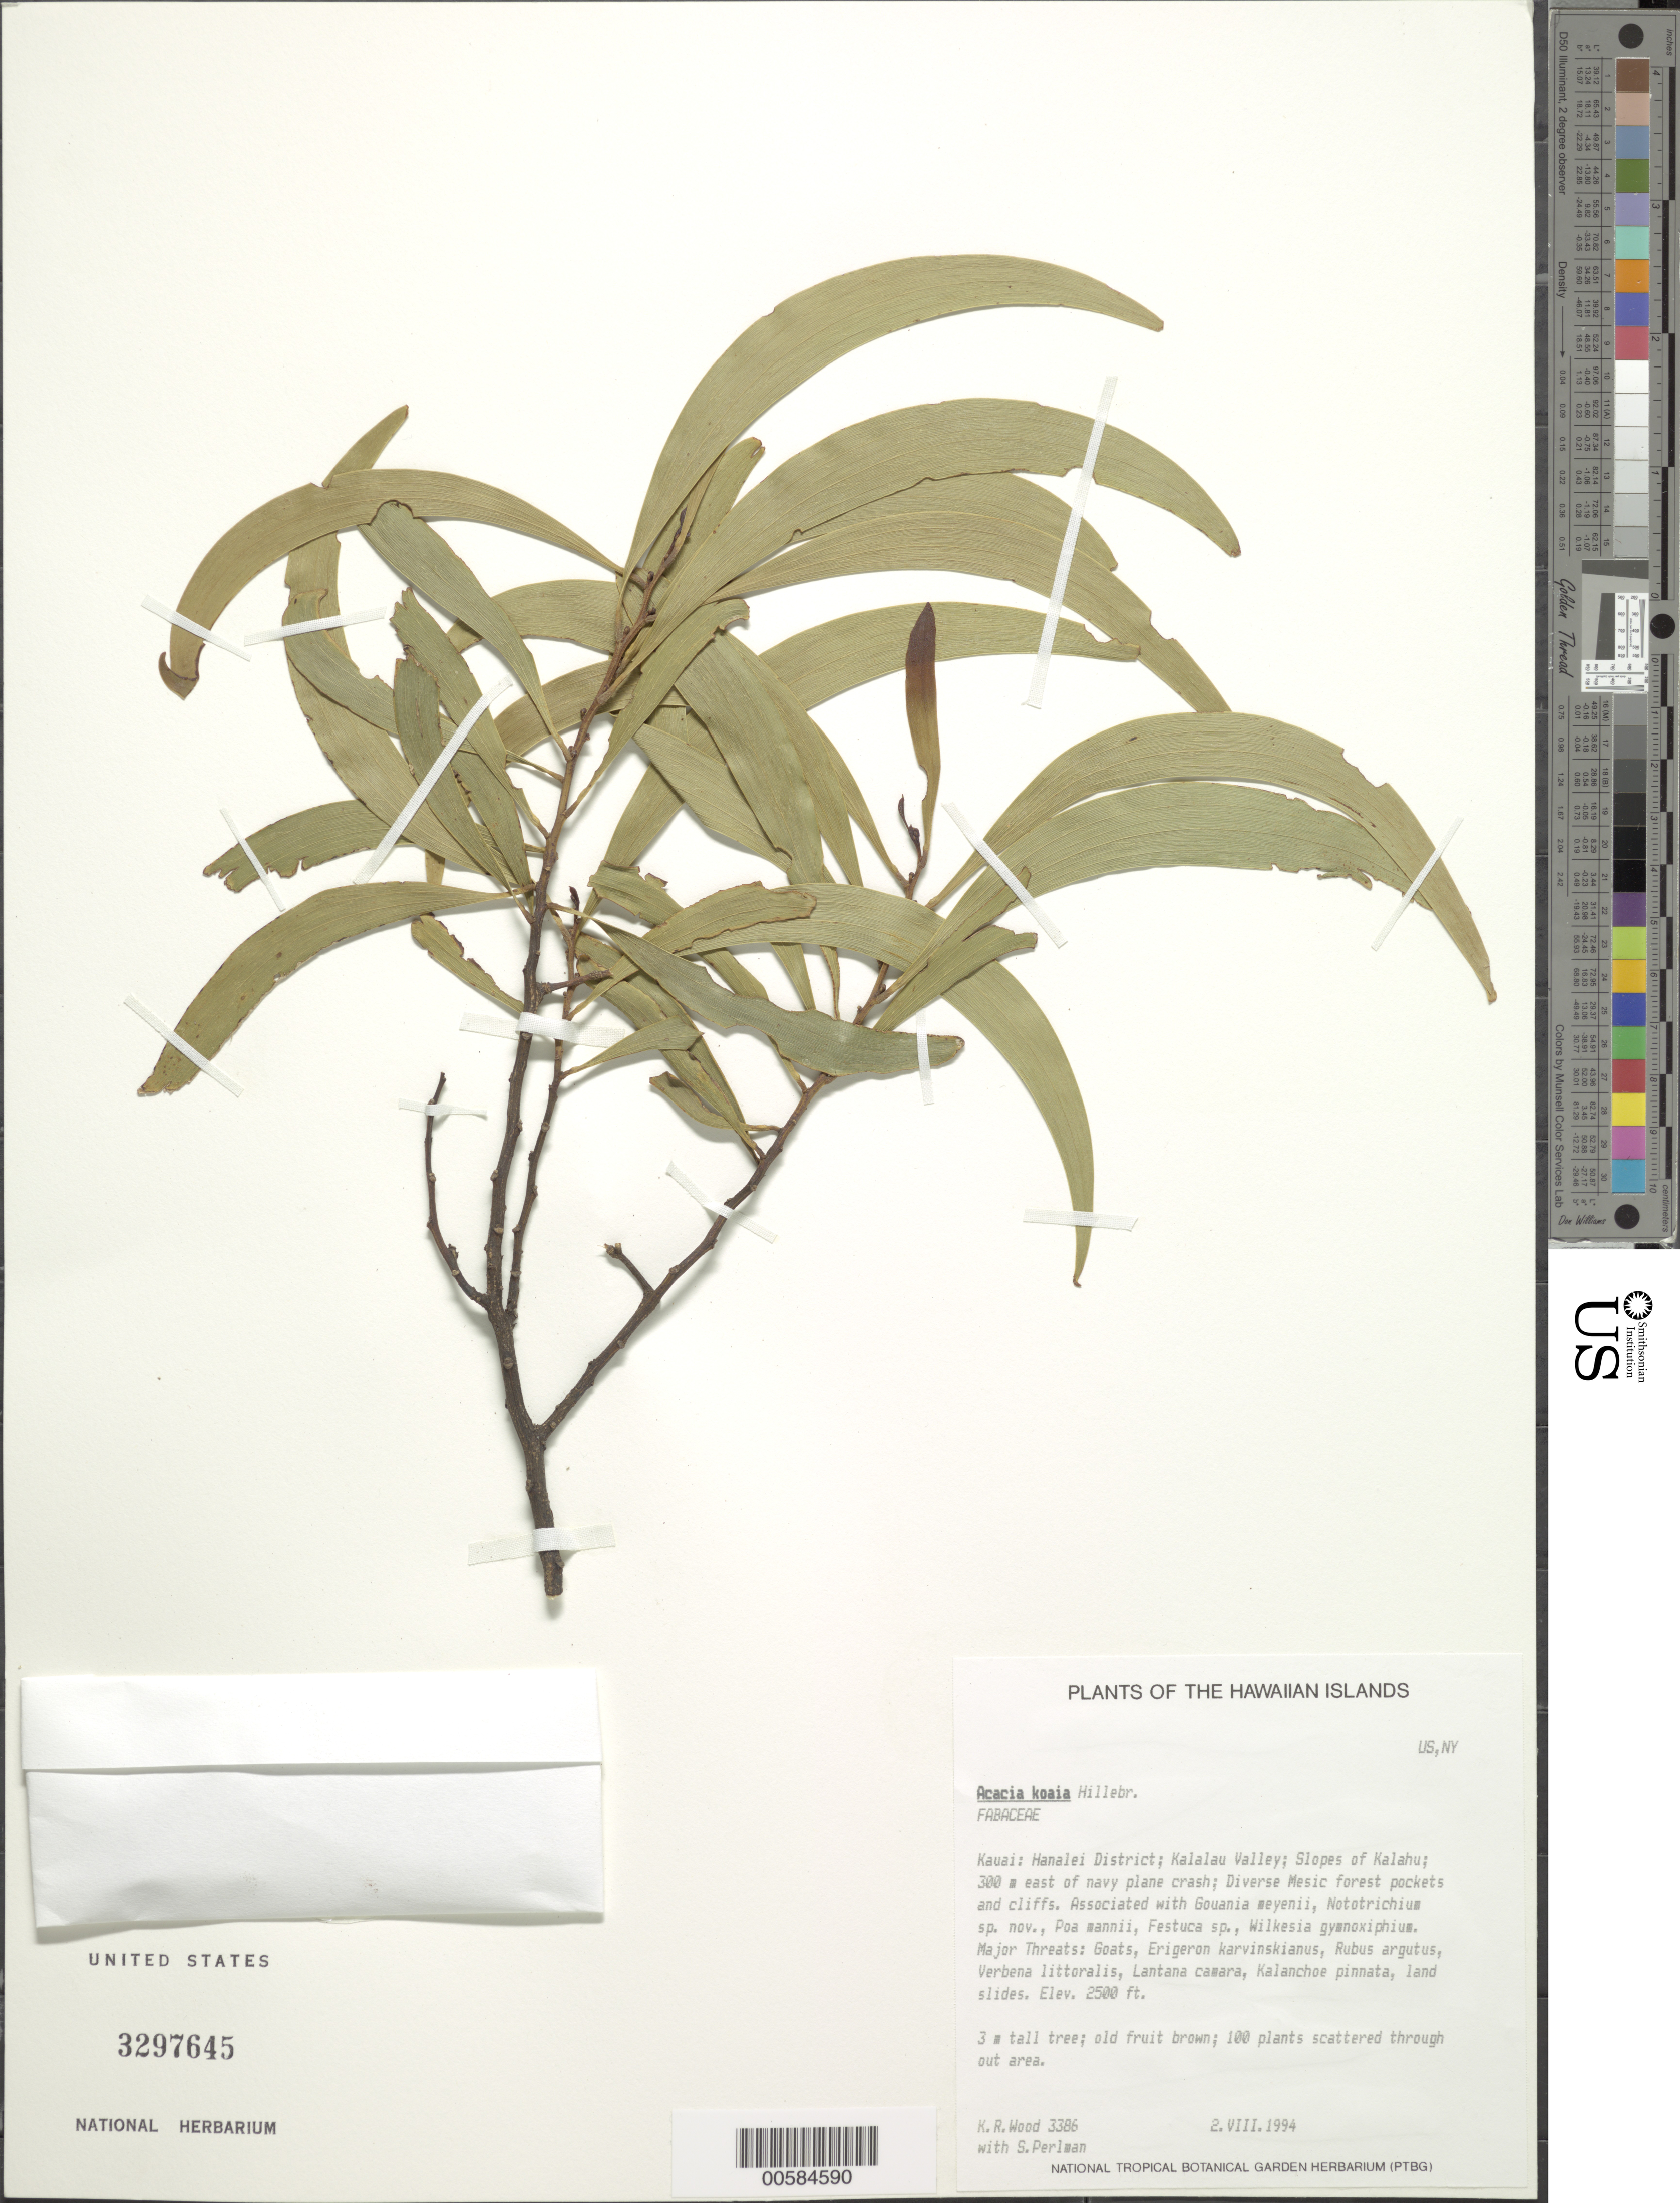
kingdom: Plantae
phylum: Tracheophyta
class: Magnoliopsida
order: Fabales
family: Fabaceae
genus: Acacia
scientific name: Acacia koaia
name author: Hillebr.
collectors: K. R. Wood & S. P. Perlman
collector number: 3386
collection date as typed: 2 Aug 1994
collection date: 1994-08-02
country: United States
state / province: Hawaii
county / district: Kauai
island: Kaua'i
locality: Hanalei Dist; Kalalau Valley; Slopes of Kalahu; 300 m E of navy plane crash.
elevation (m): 762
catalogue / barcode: US 3297645